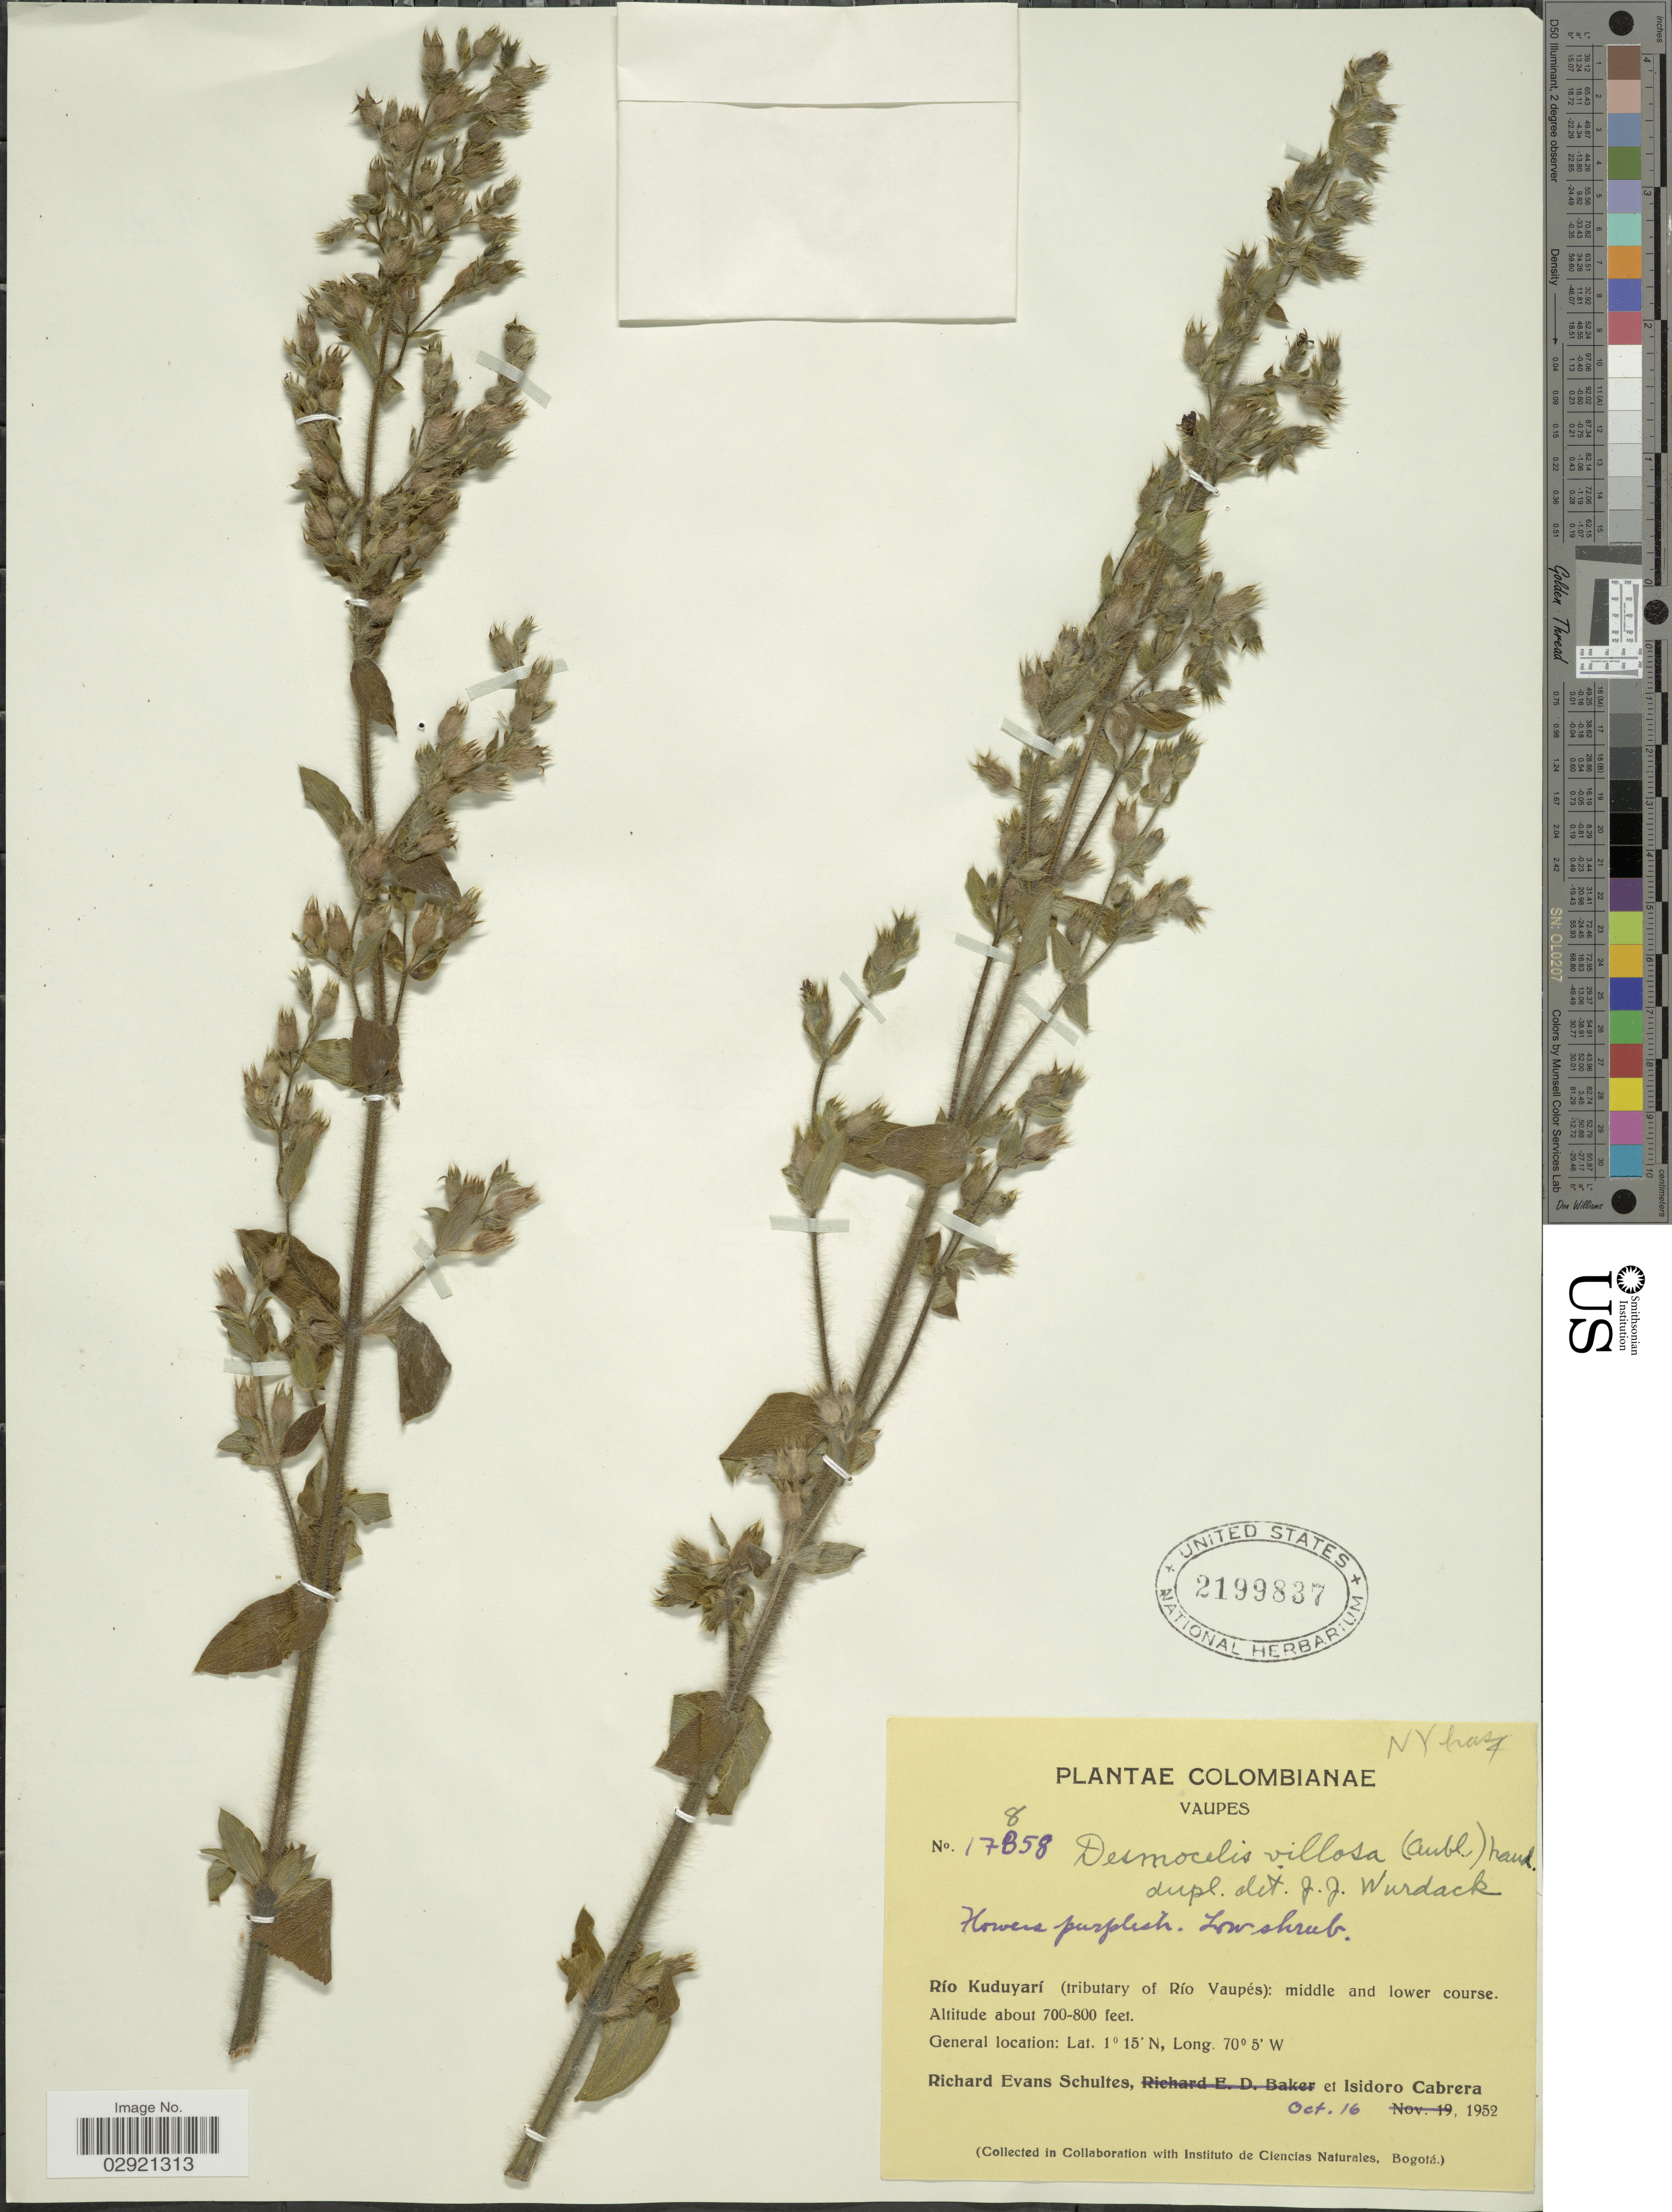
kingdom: Plantae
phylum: Tracheophyta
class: Magnoliopsida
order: Myrtales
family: Melastomataceae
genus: Desmoscelis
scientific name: Desmoscelis villosa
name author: (Aubl.) Naudin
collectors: R. E. Schultes & I. Cabrera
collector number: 17858*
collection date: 1952-10-16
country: Colombia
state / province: Vaupés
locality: Río Kuduyarí (tributary of Río Vaupés).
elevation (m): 213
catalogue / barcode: US 2199837